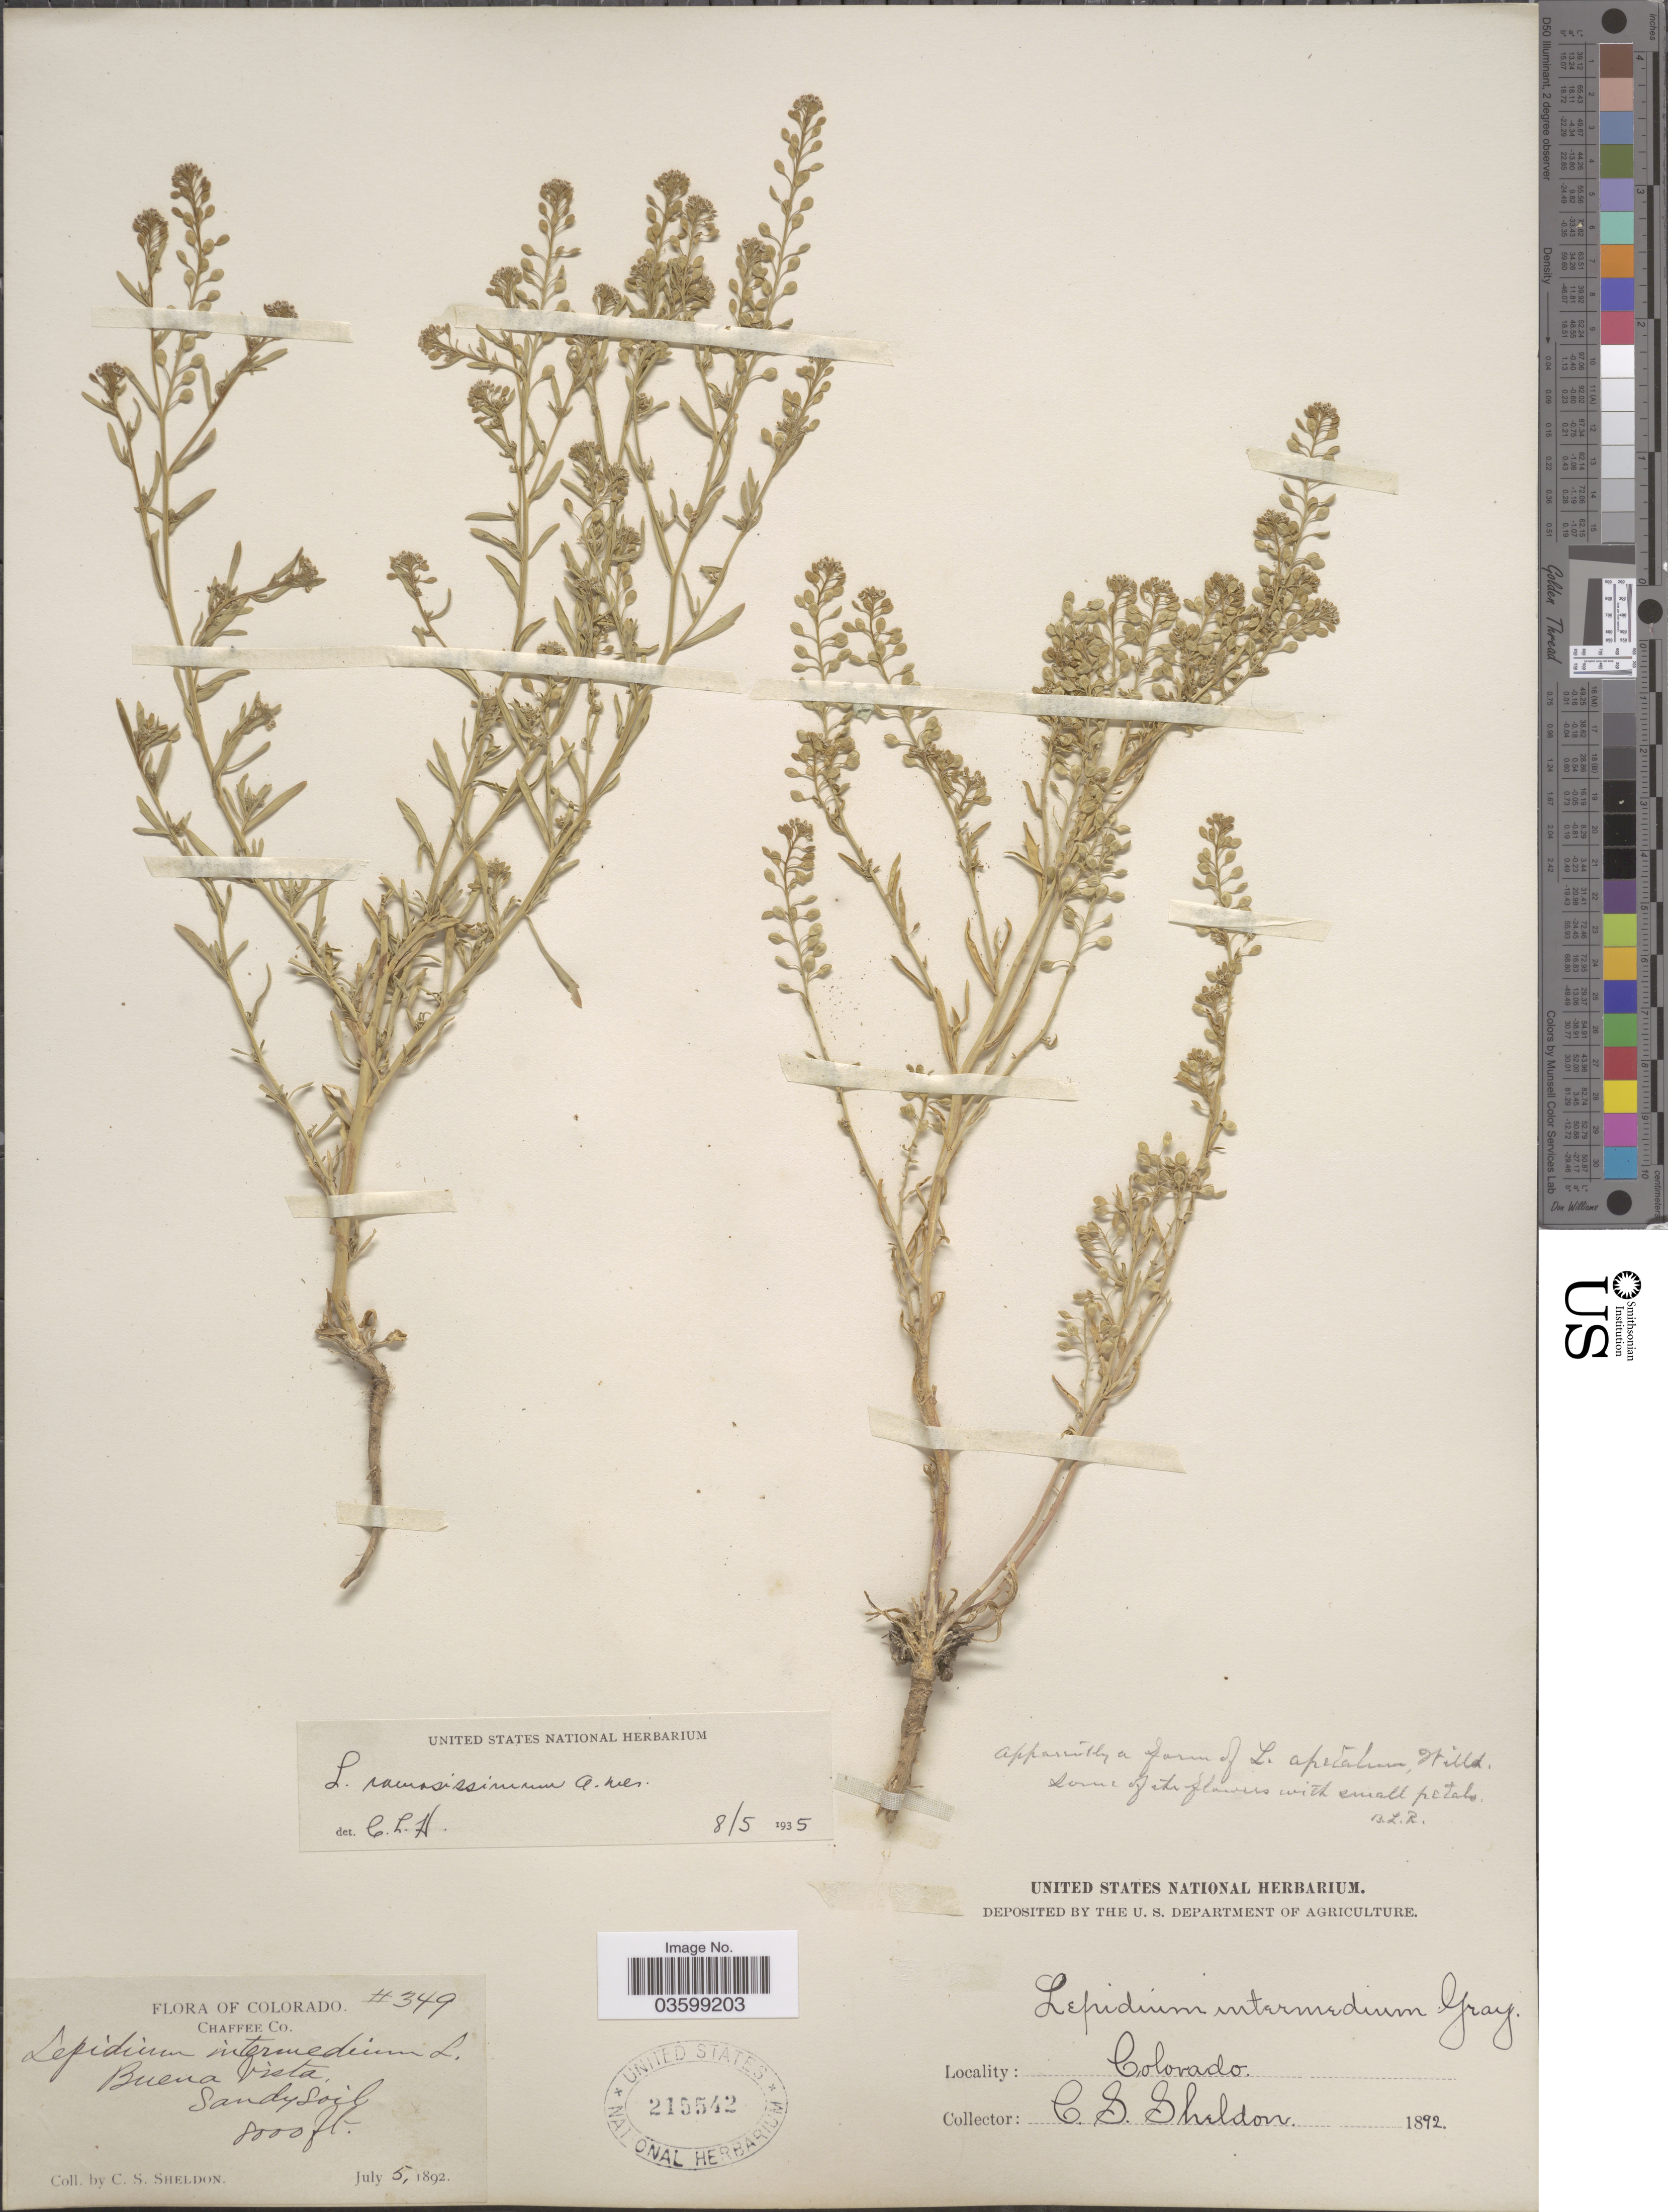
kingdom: Plantae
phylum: Tracheophyta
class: Magnoliopsida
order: Brassicales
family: Brassicaceae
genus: Lepidium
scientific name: Lepidium ramosissimum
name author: A. Nelson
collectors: C. S. Sheldon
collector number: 349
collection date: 1892-07-05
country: United States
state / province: Colorado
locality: Chaffee Co. Buena Vista.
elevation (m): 2438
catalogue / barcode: US 215542